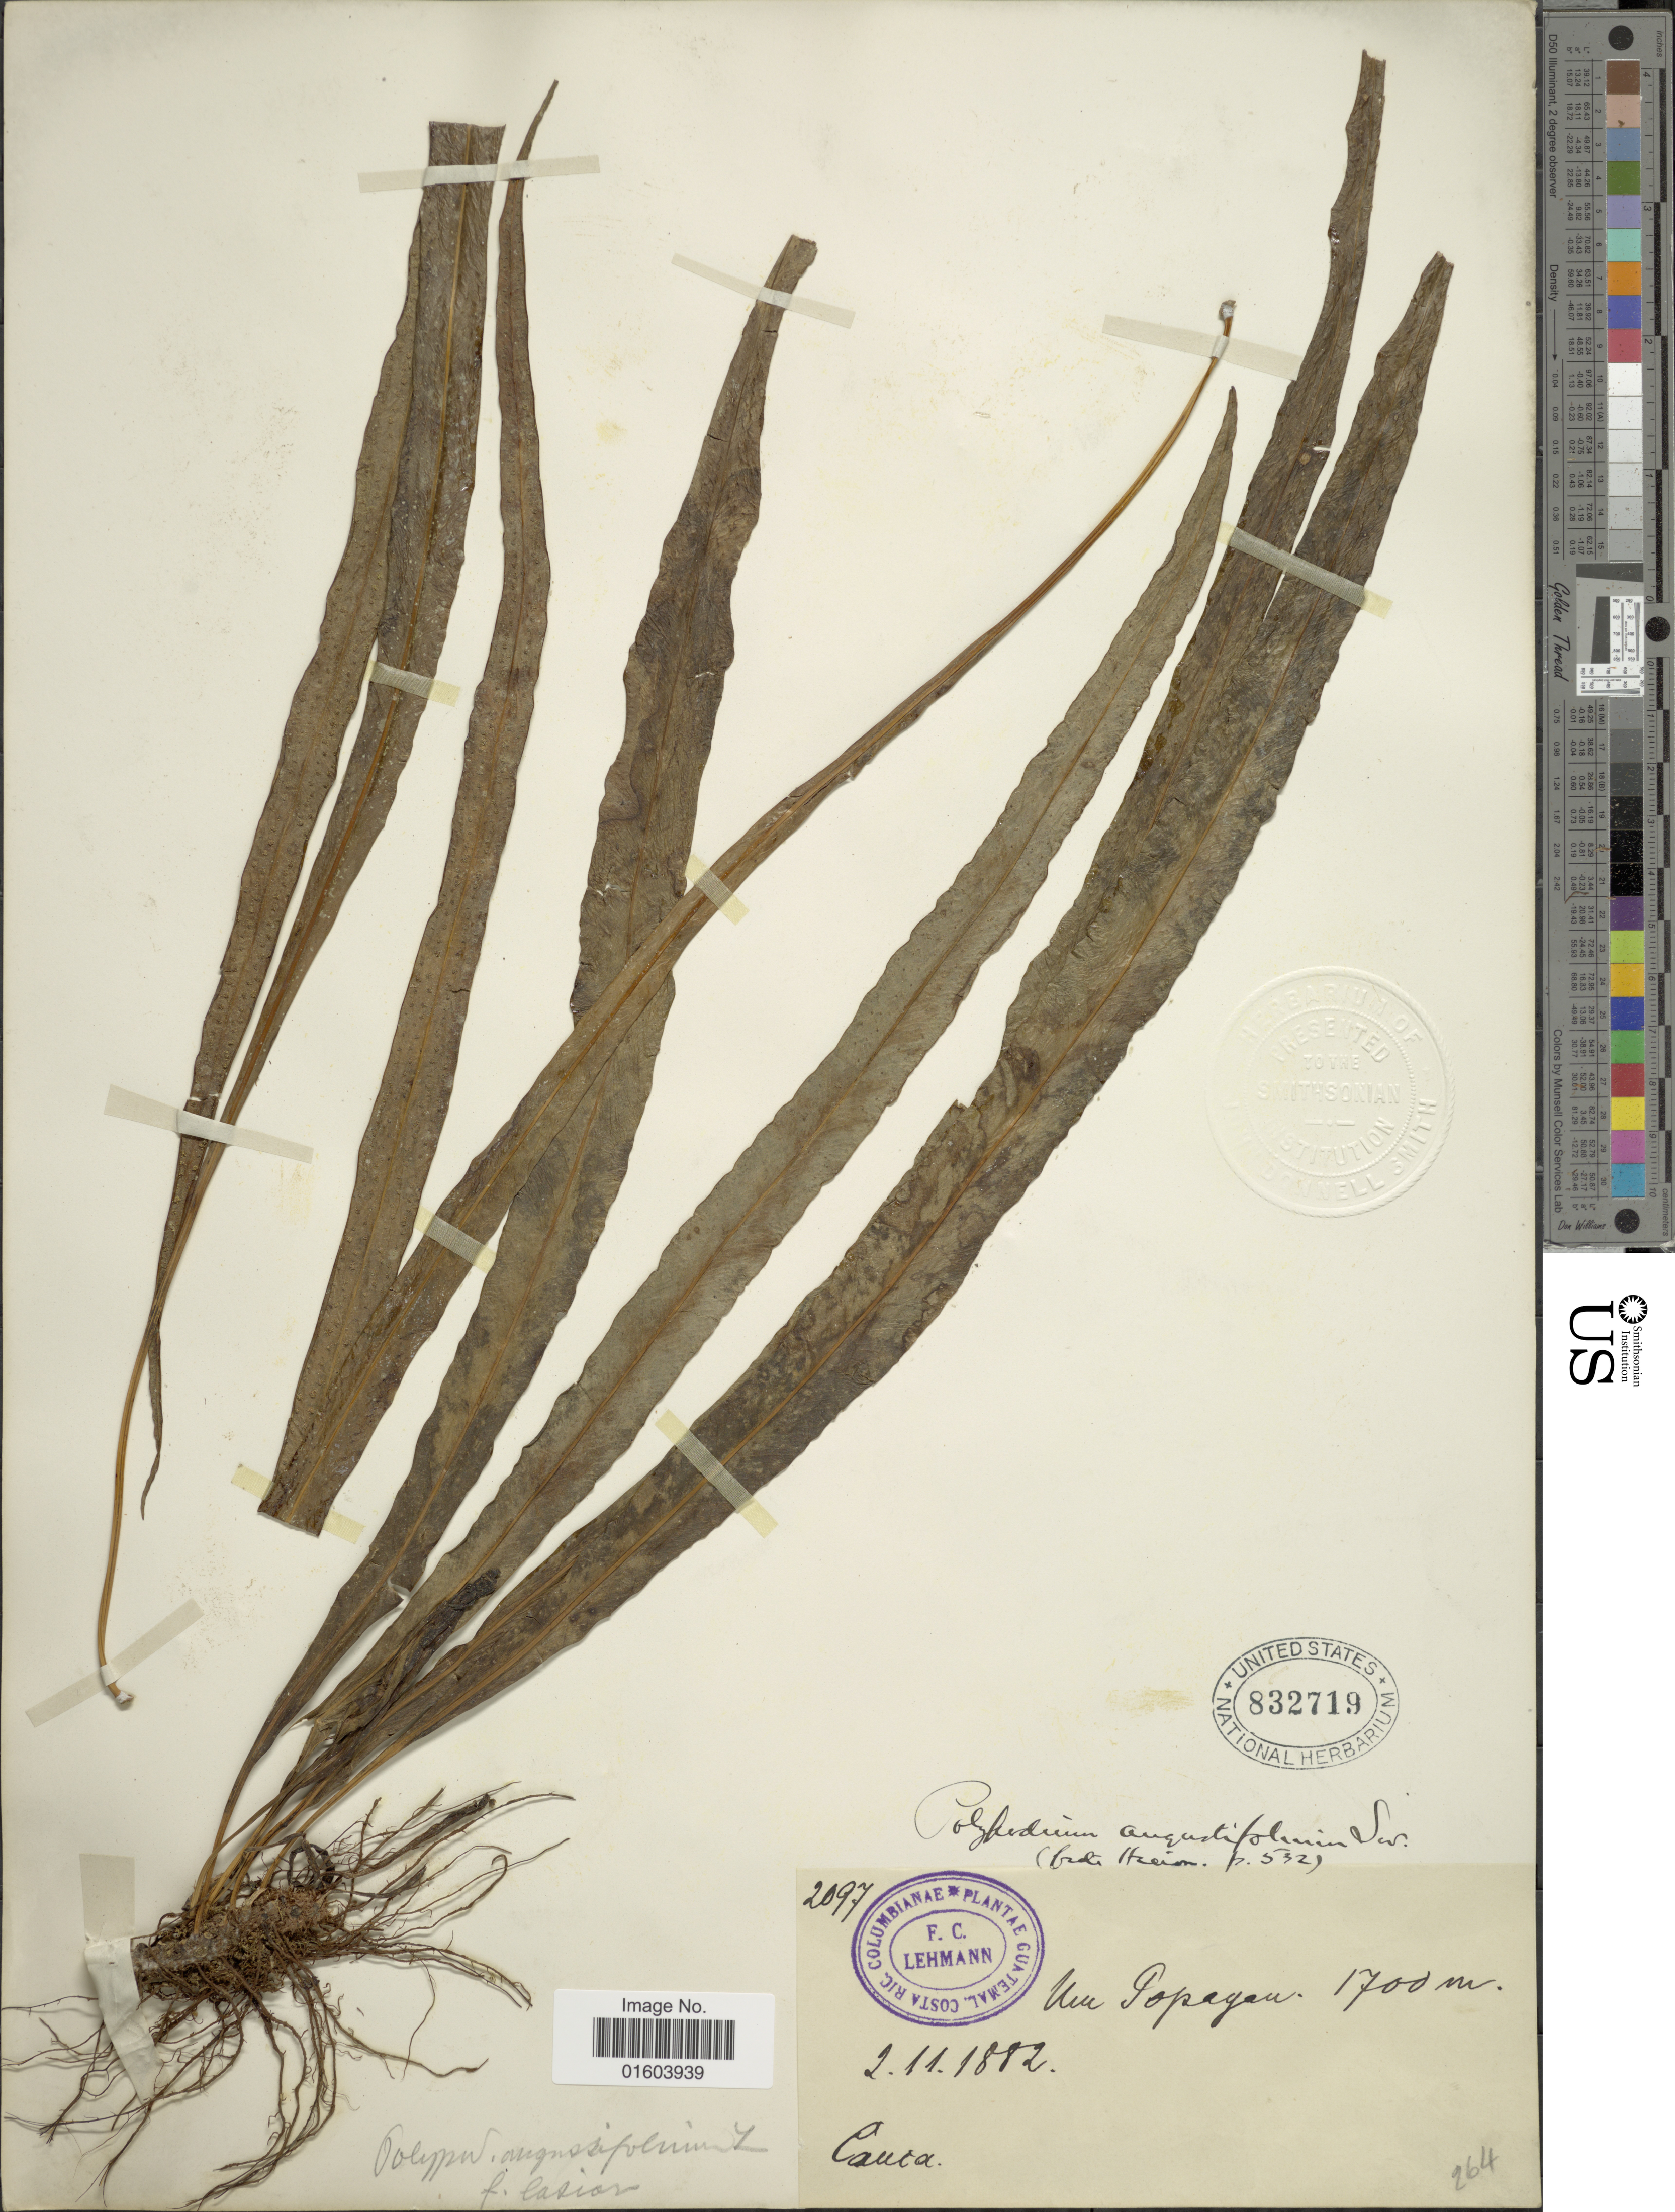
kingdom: Plantae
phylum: Tracheophyta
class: Polypodiopsida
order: Polypodiales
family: Polypodiaceae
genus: Campyloneurum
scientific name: Campyloneurum angustifolium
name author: (Sw.) Fée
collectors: F. C. Lehmann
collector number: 2097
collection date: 1882-11-02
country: Colombia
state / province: Valle del Cauca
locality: Popayán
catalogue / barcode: US 832719